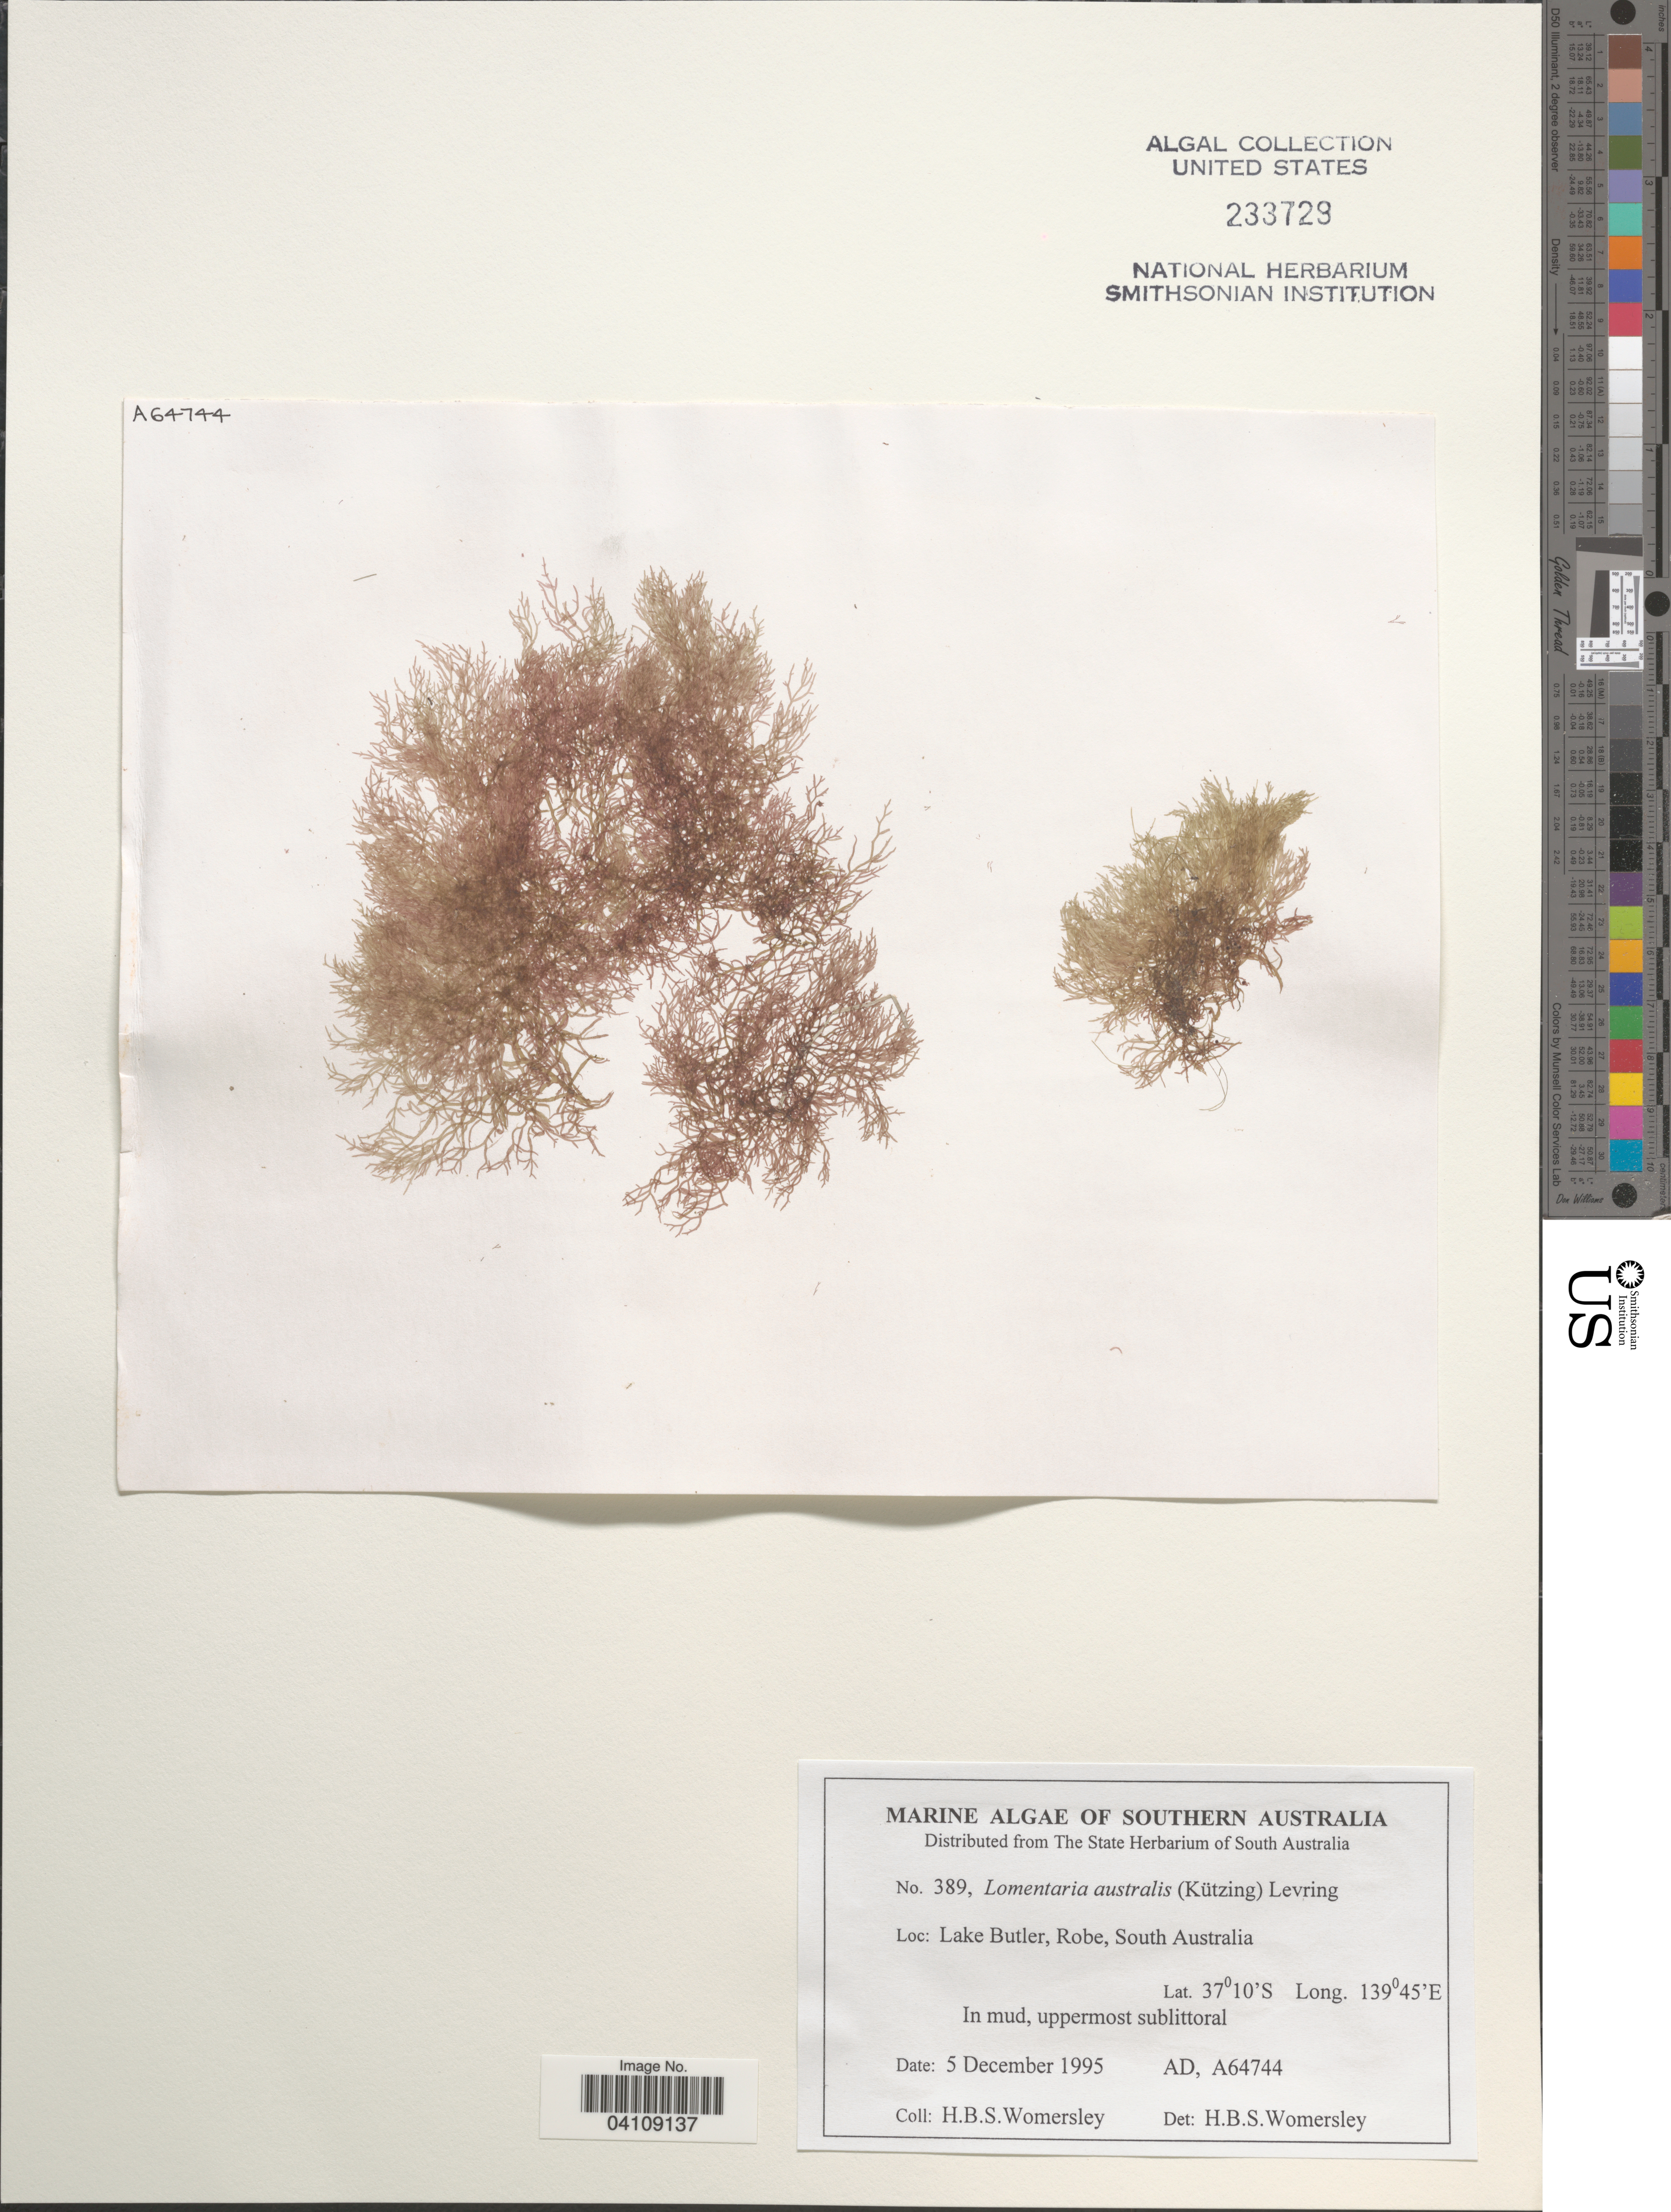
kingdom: Plantae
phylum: Rhodophyta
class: Florideophyceae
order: Rhodymeniales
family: Lomentariaceae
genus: Lomentaria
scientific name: Lomentaria australis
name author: (Kütz.) Levring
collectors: H. B. S. Womersley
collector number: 389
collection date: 1995-12-05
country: Australia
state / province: South Australia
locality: Southern Australia. Lake Butler, Robe.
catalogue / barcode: US 233729